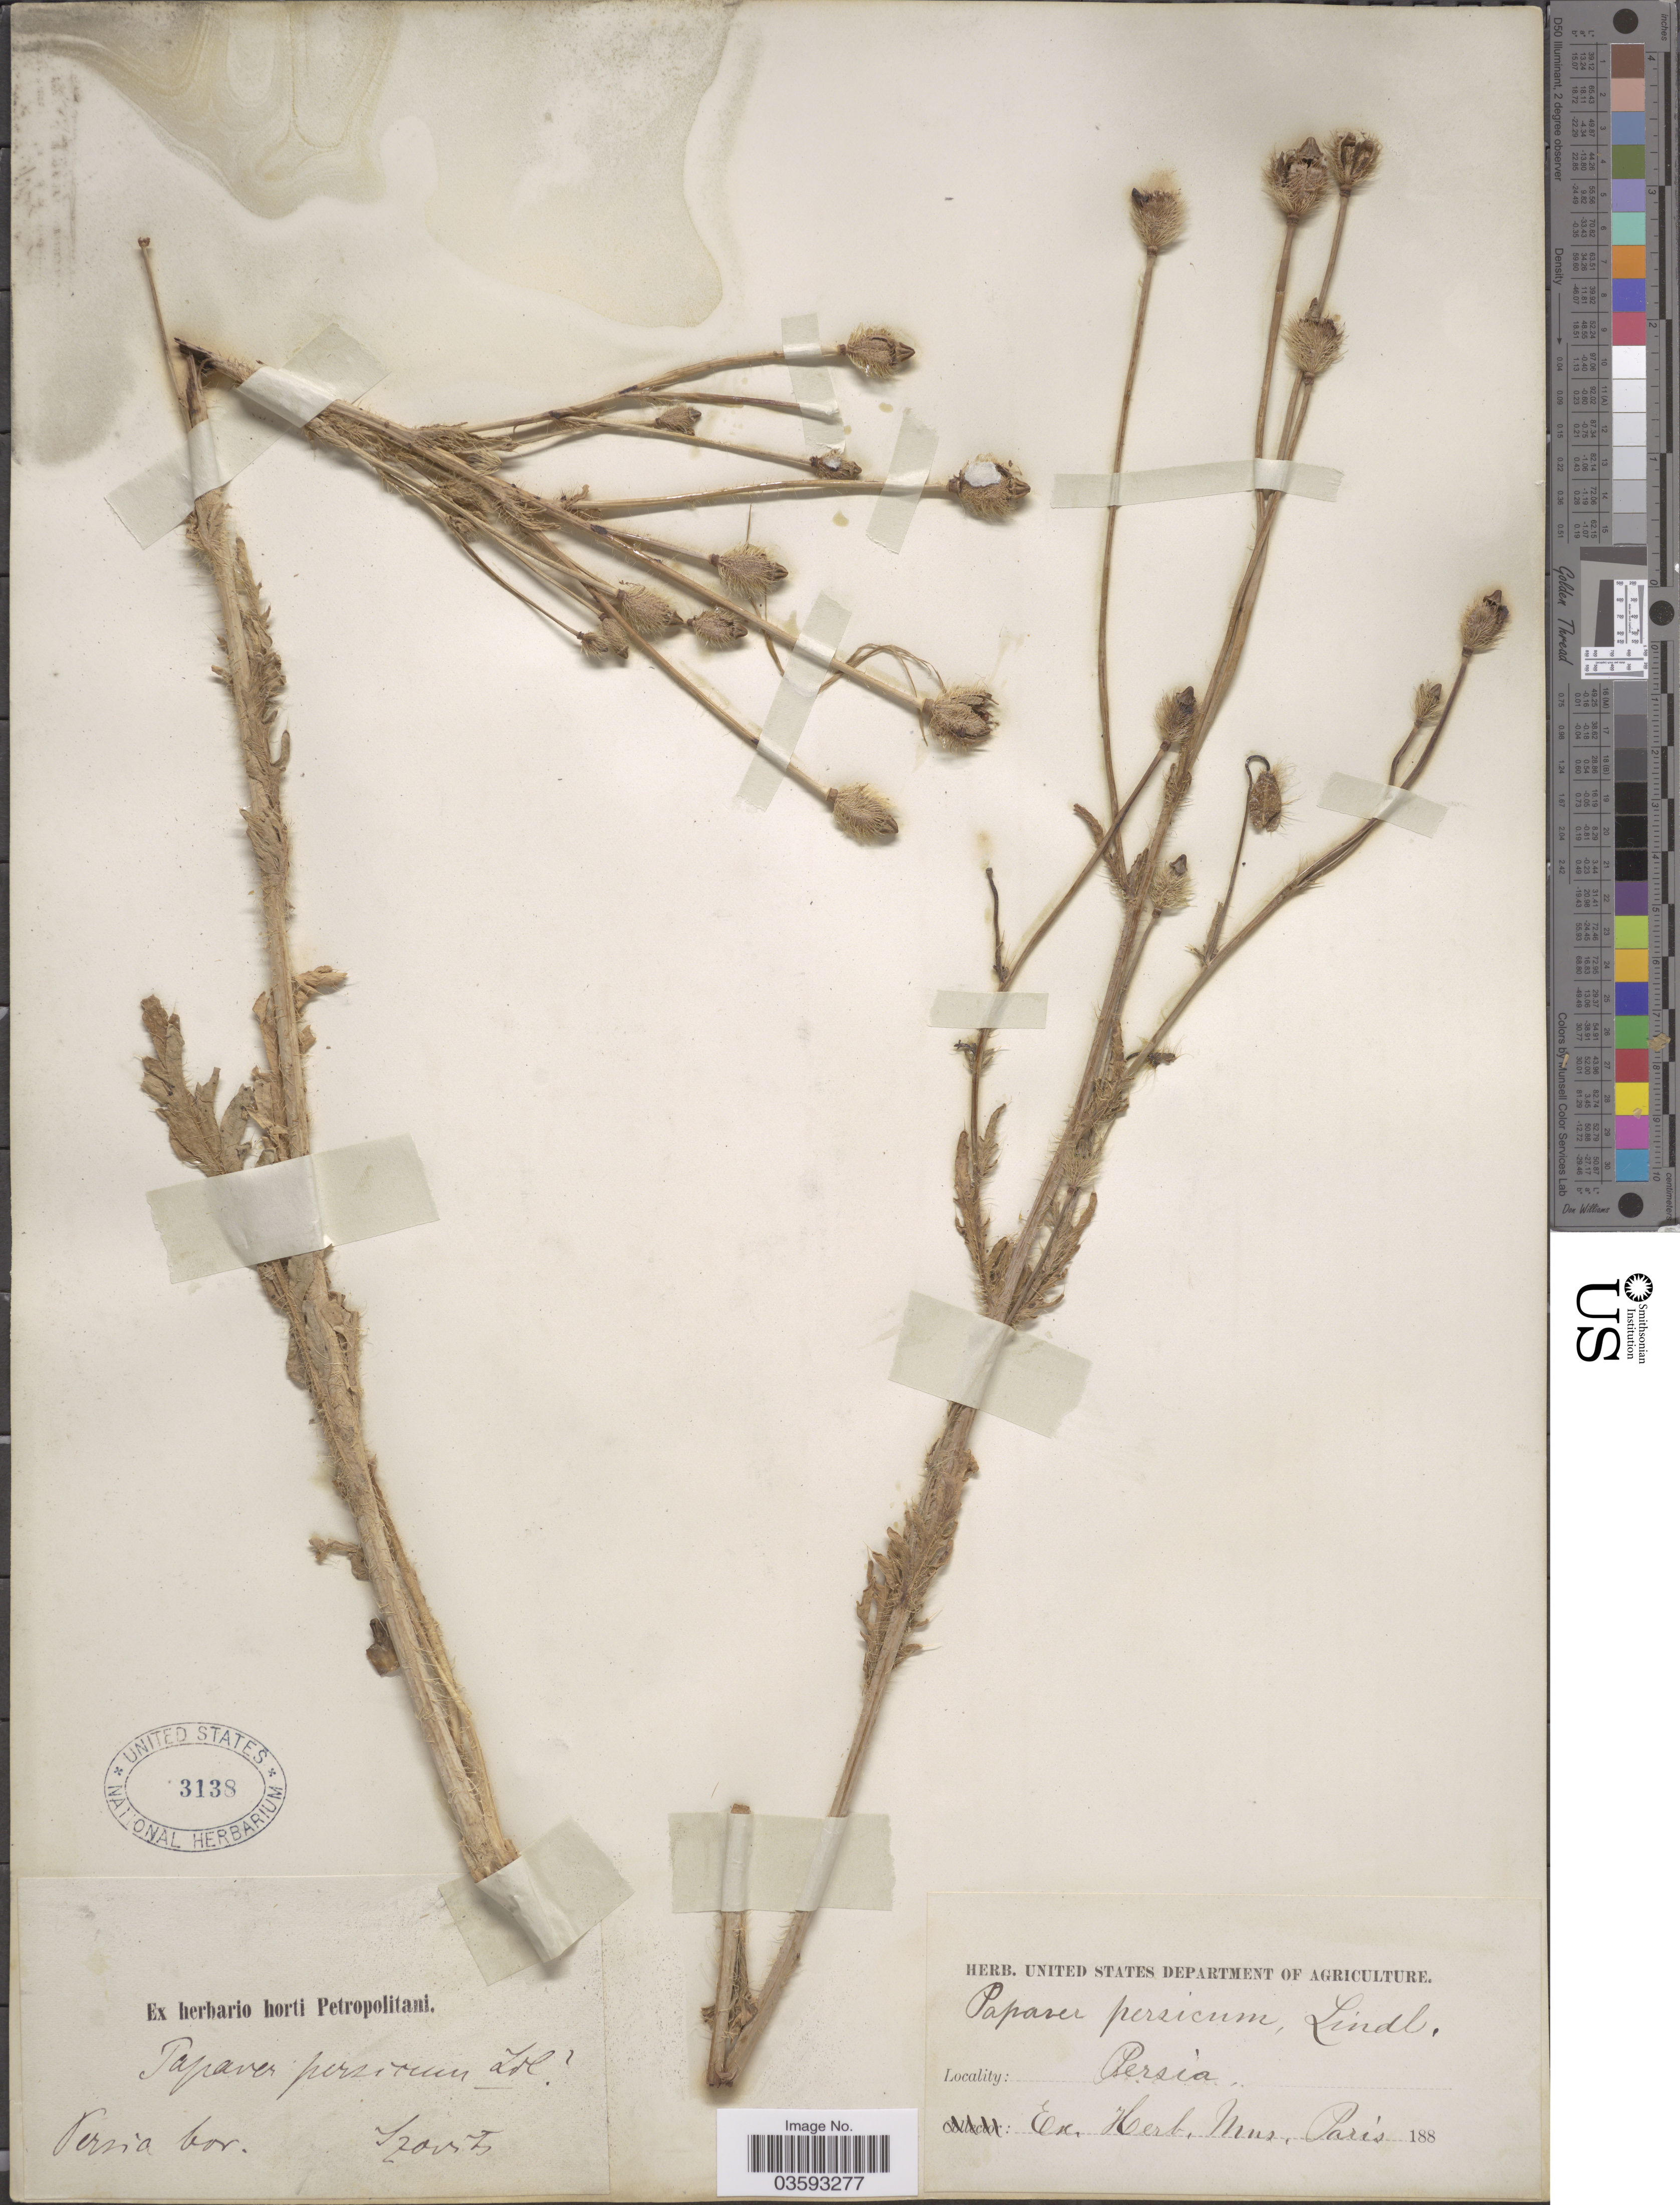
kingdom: Plantae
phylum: Tracheophyta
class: Magnoliopsida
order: Ranunculales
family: Papaveraceae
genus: Papaver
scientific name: Papaver persicum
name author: Lindl.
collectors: Szovits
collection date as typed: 188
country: Iran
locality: Persia bor. Persia.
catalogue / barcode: US 3138